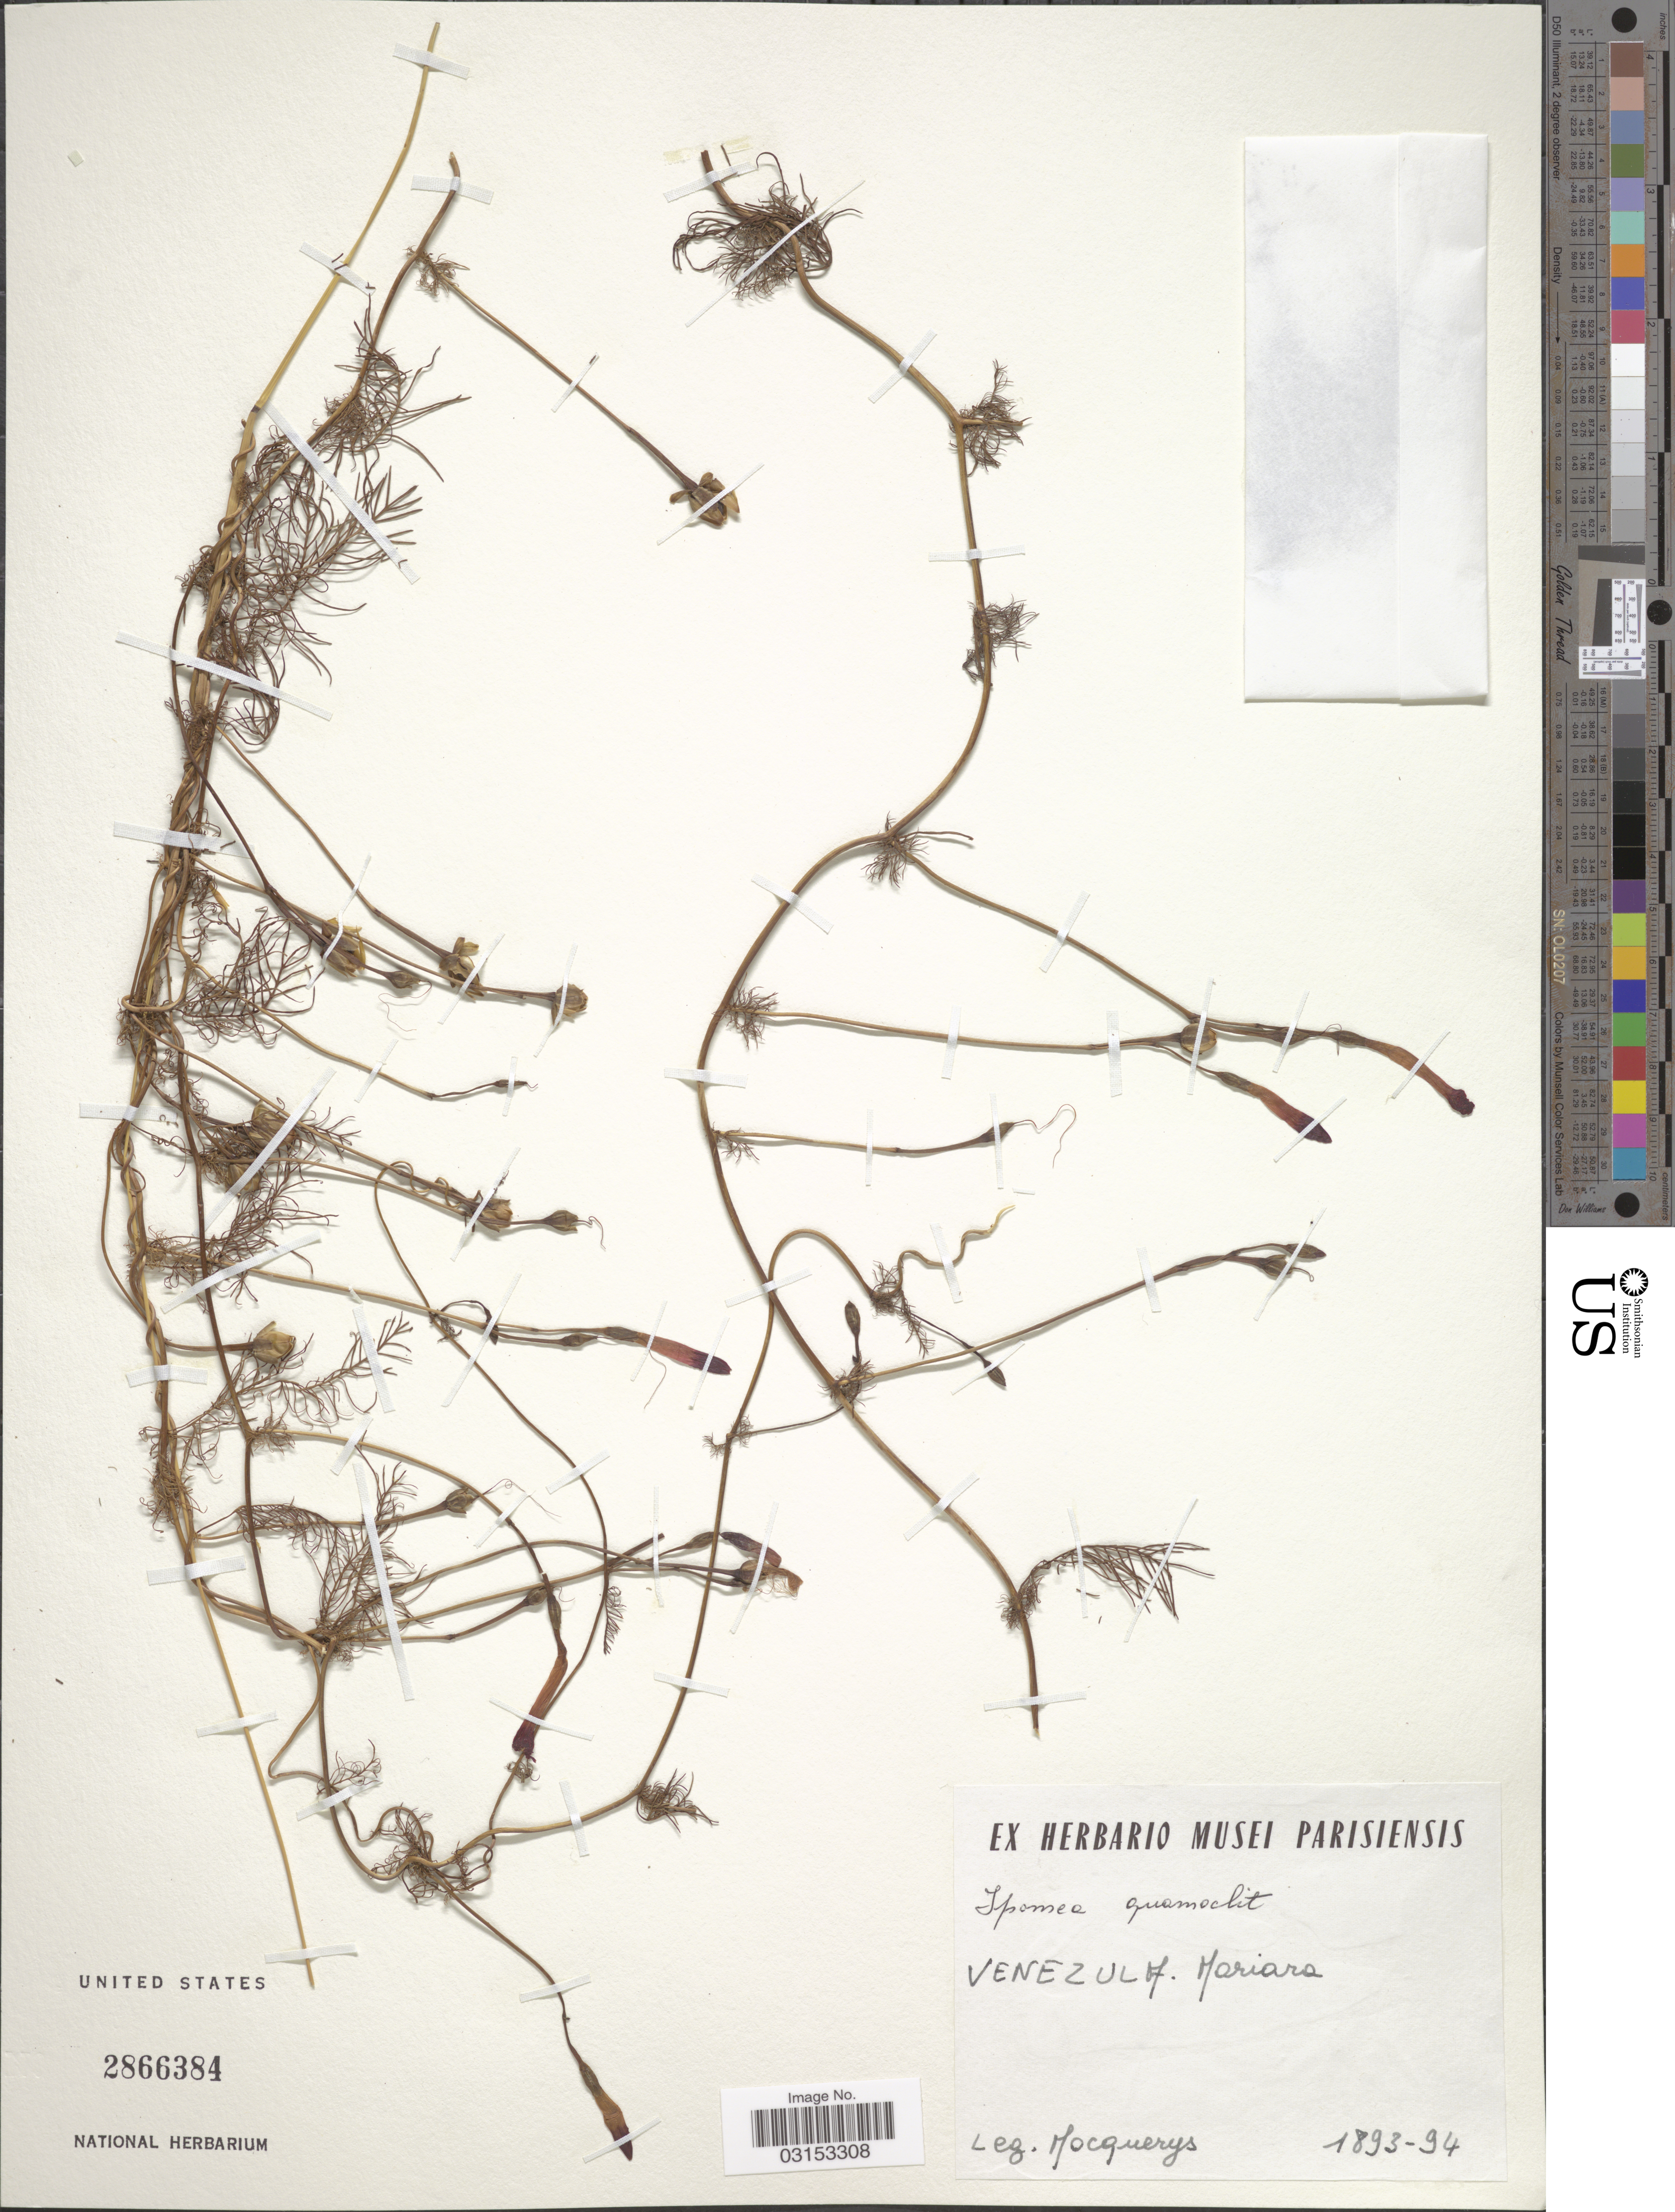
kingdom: Plantae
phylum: Tracheophyta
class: Magnoliopsida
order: Solanales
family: Convolvulaceae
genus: Ipomoea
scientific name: Ipomoea quamoclit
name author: L.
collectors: A. Mocquerys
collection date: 1893/1894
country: Venezuela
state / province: Carabobo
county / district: Diego Ibarra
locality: Mariara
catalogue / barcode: US 2866384